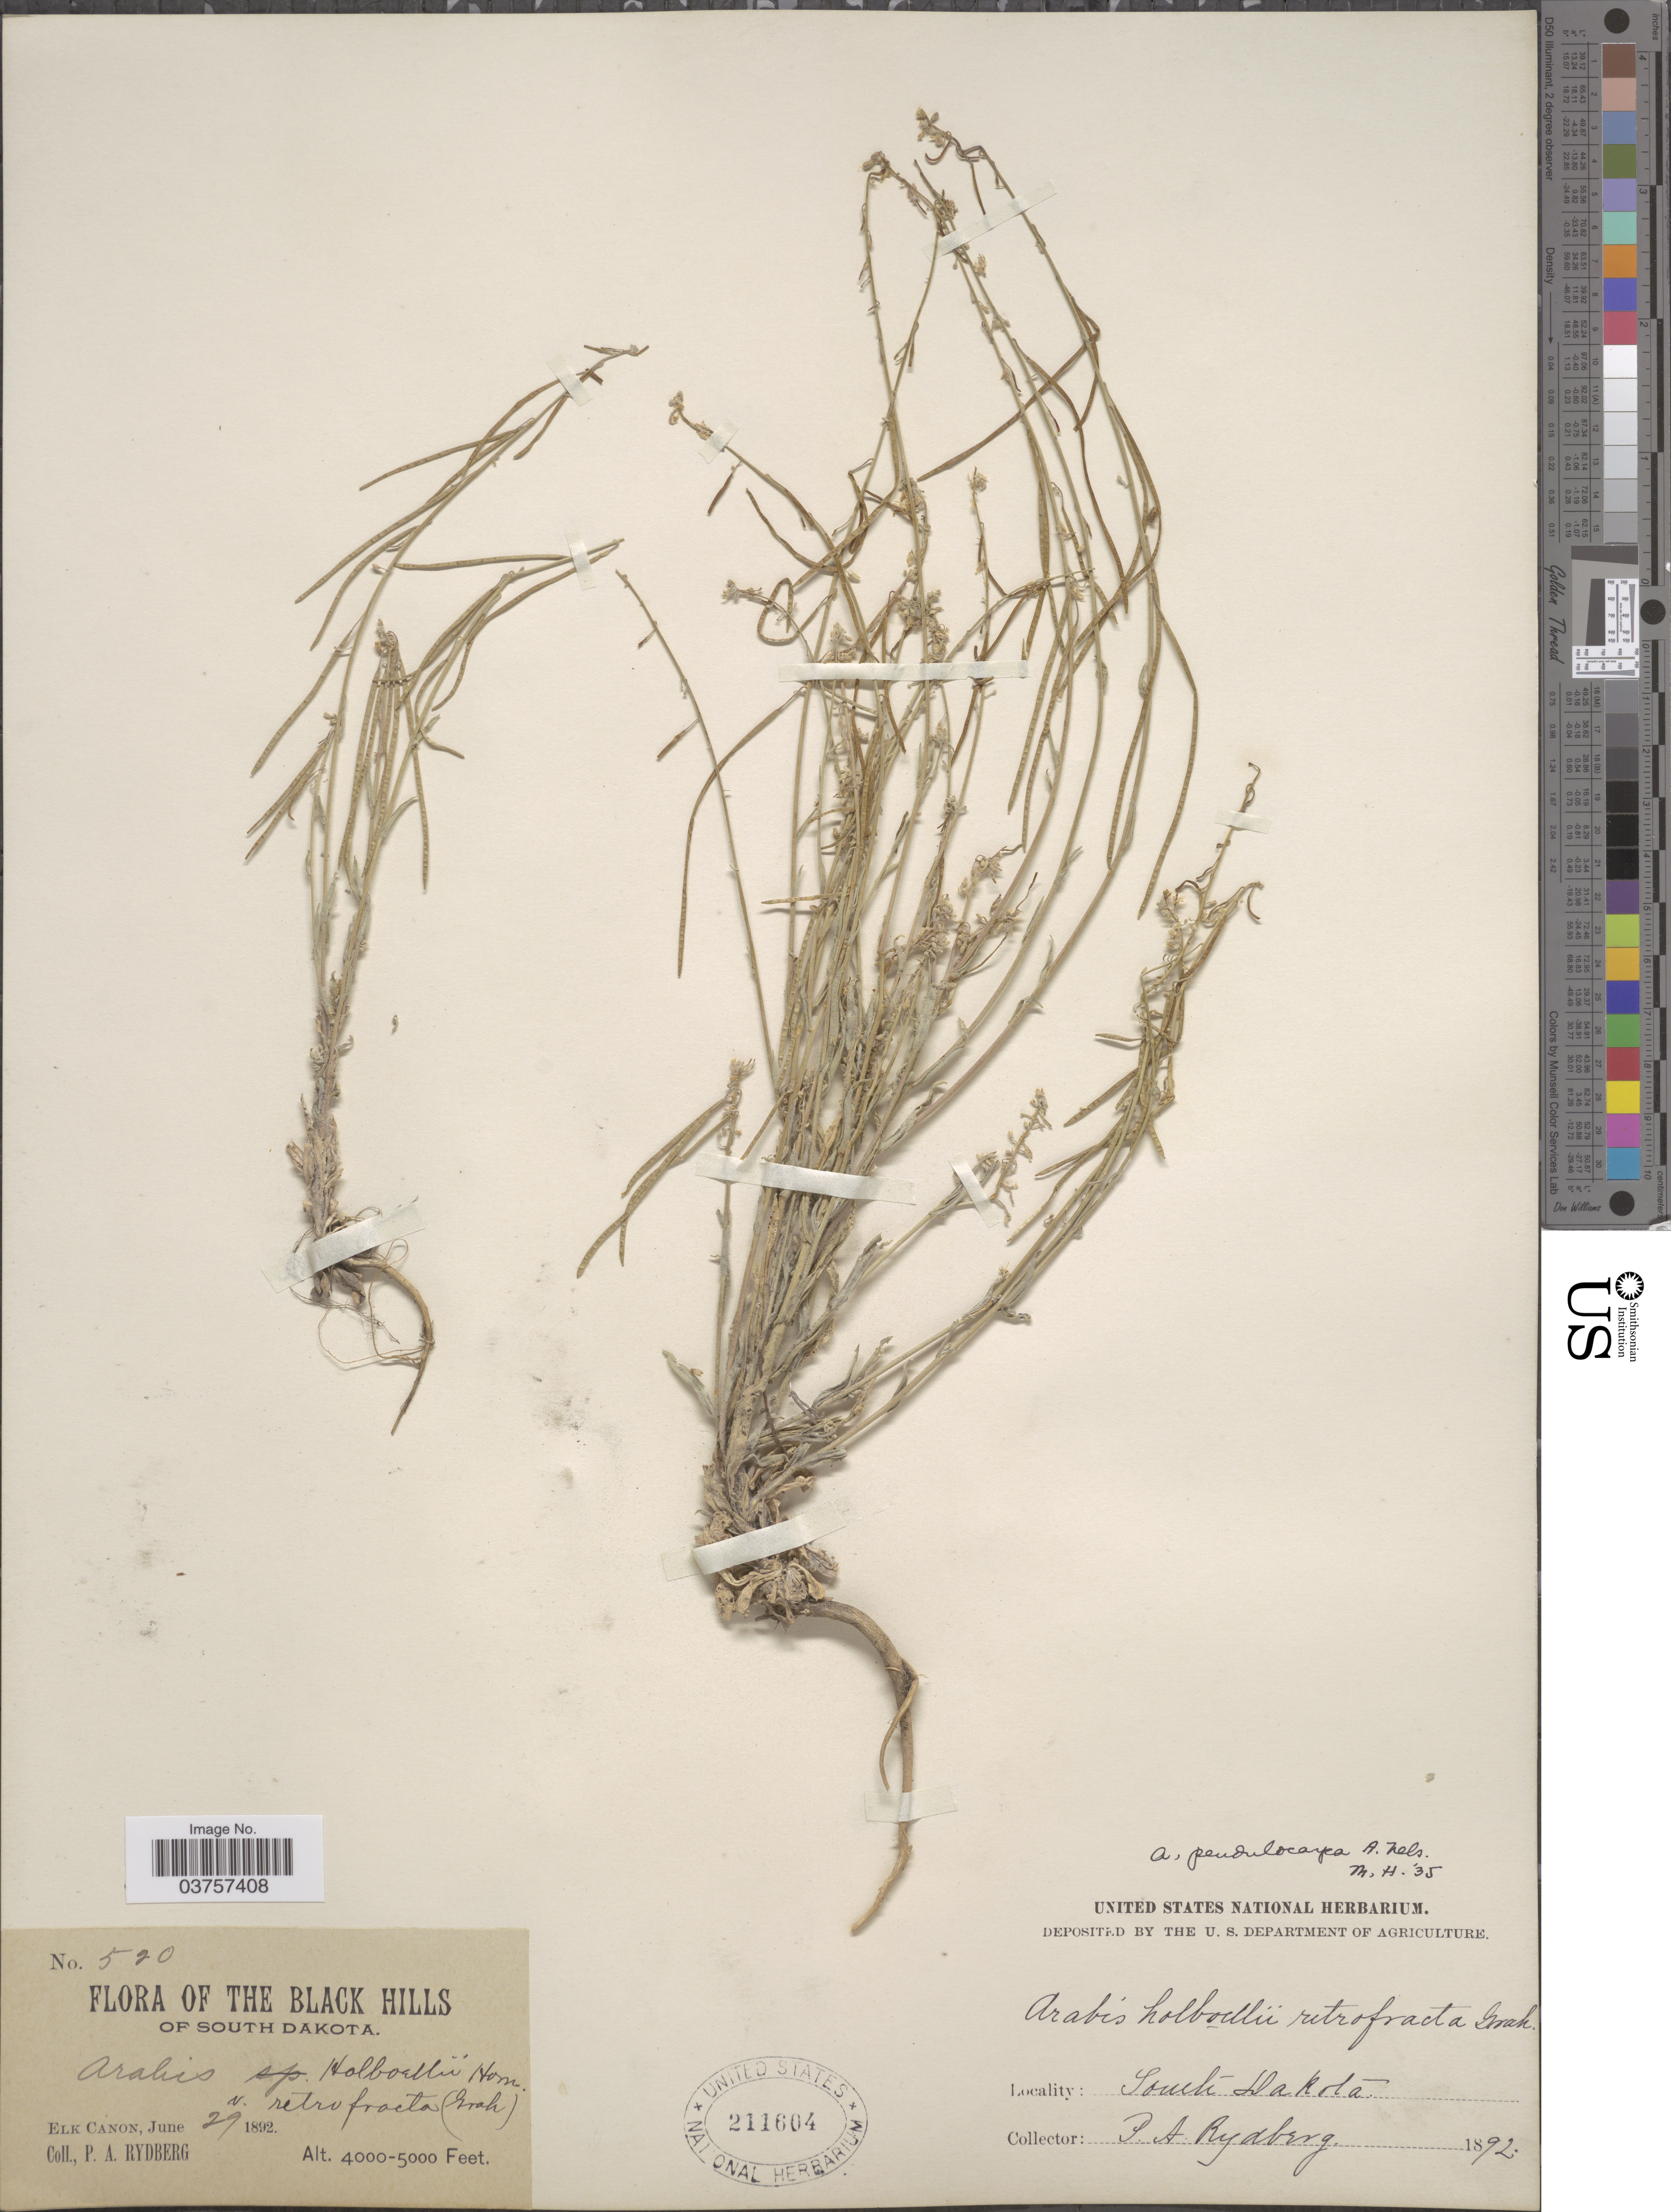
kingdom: Plantae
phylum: Tracheophyta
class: Magnoliopsida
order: Brassicales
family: Brassicaceae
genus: Arabis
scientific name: Arabis holboellii var. pendulocarpa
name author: (A. Nelson) Rollins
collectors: P. A. Rydberg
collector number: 520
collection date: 1892-06-29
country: United States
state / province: South Dakota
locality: The Black Hills of South Dakota. Elk Canon.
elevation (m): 1219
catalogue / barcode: US 211604